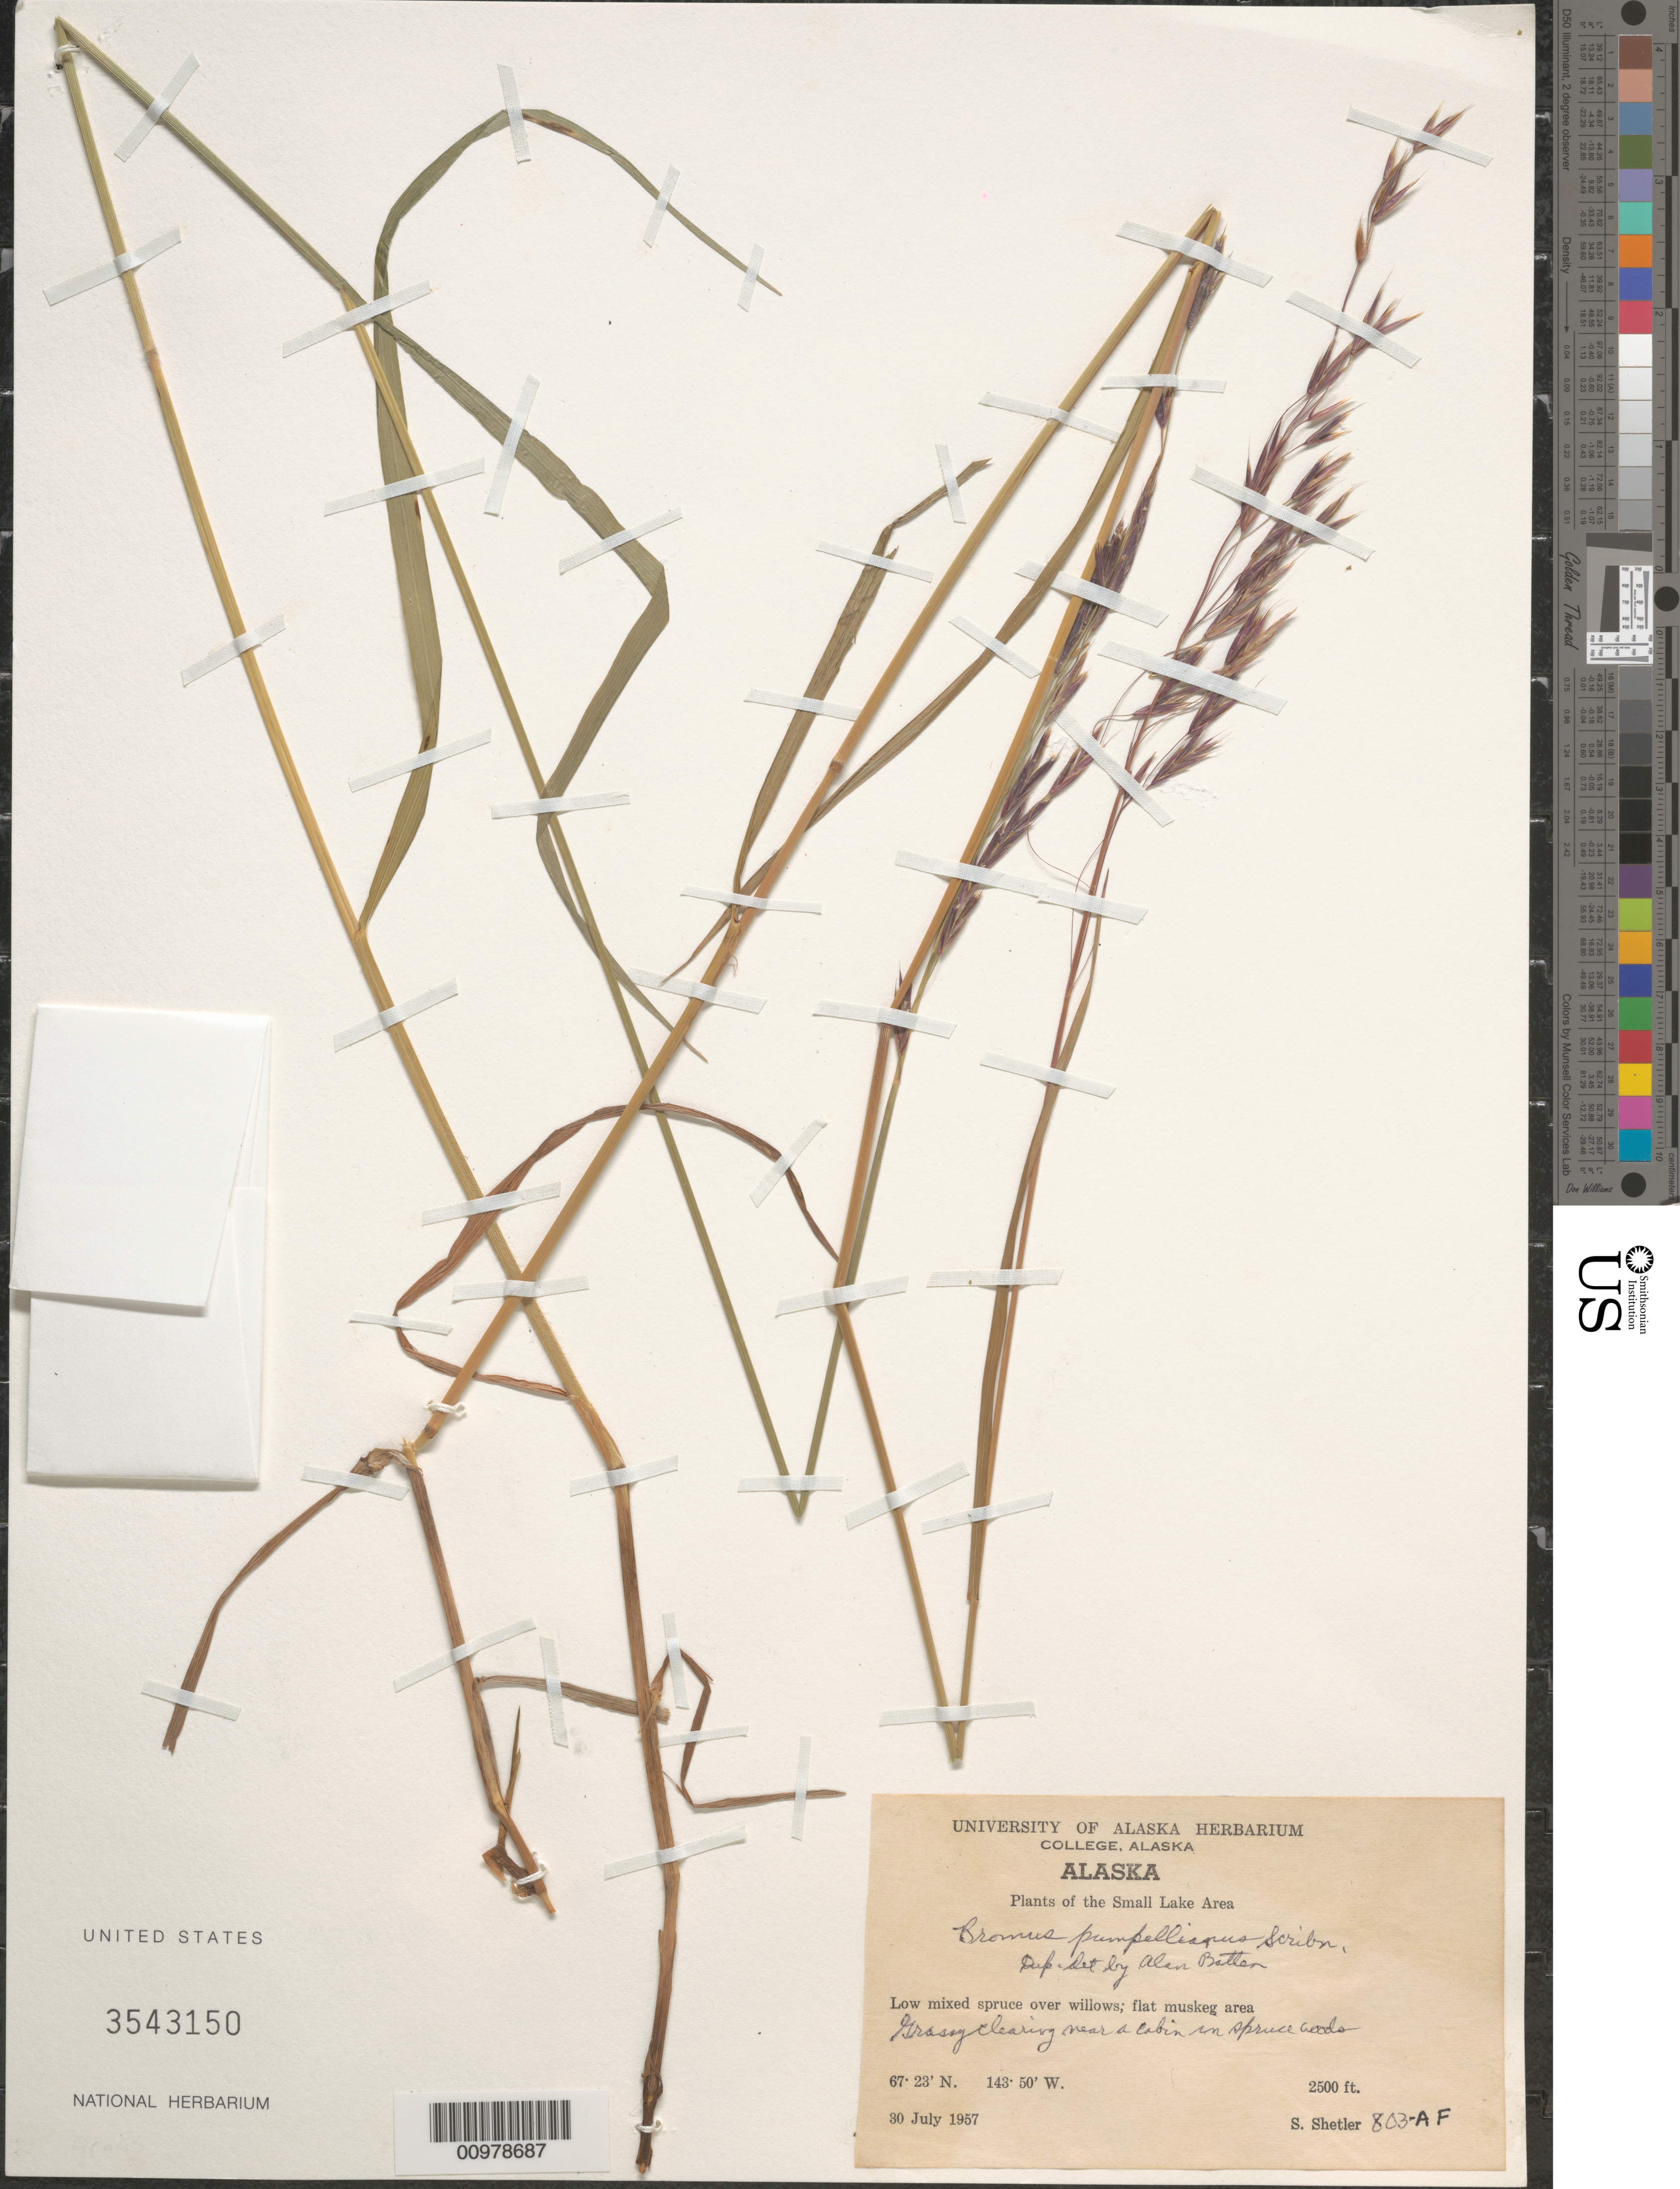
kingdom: Plantae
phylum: Tracheophyta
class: Liliopsida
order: Poales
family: Poaceae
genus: Bromus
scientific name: Bromus pumpellianus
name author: Scribn.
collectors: S. Shetler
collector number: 803-AF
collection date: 1957-07-30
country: United States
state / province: Alaska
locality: The Small Lake Area. Grassy clearing near a cabin in spruce woods.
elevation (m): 762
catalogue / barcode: US 3543150